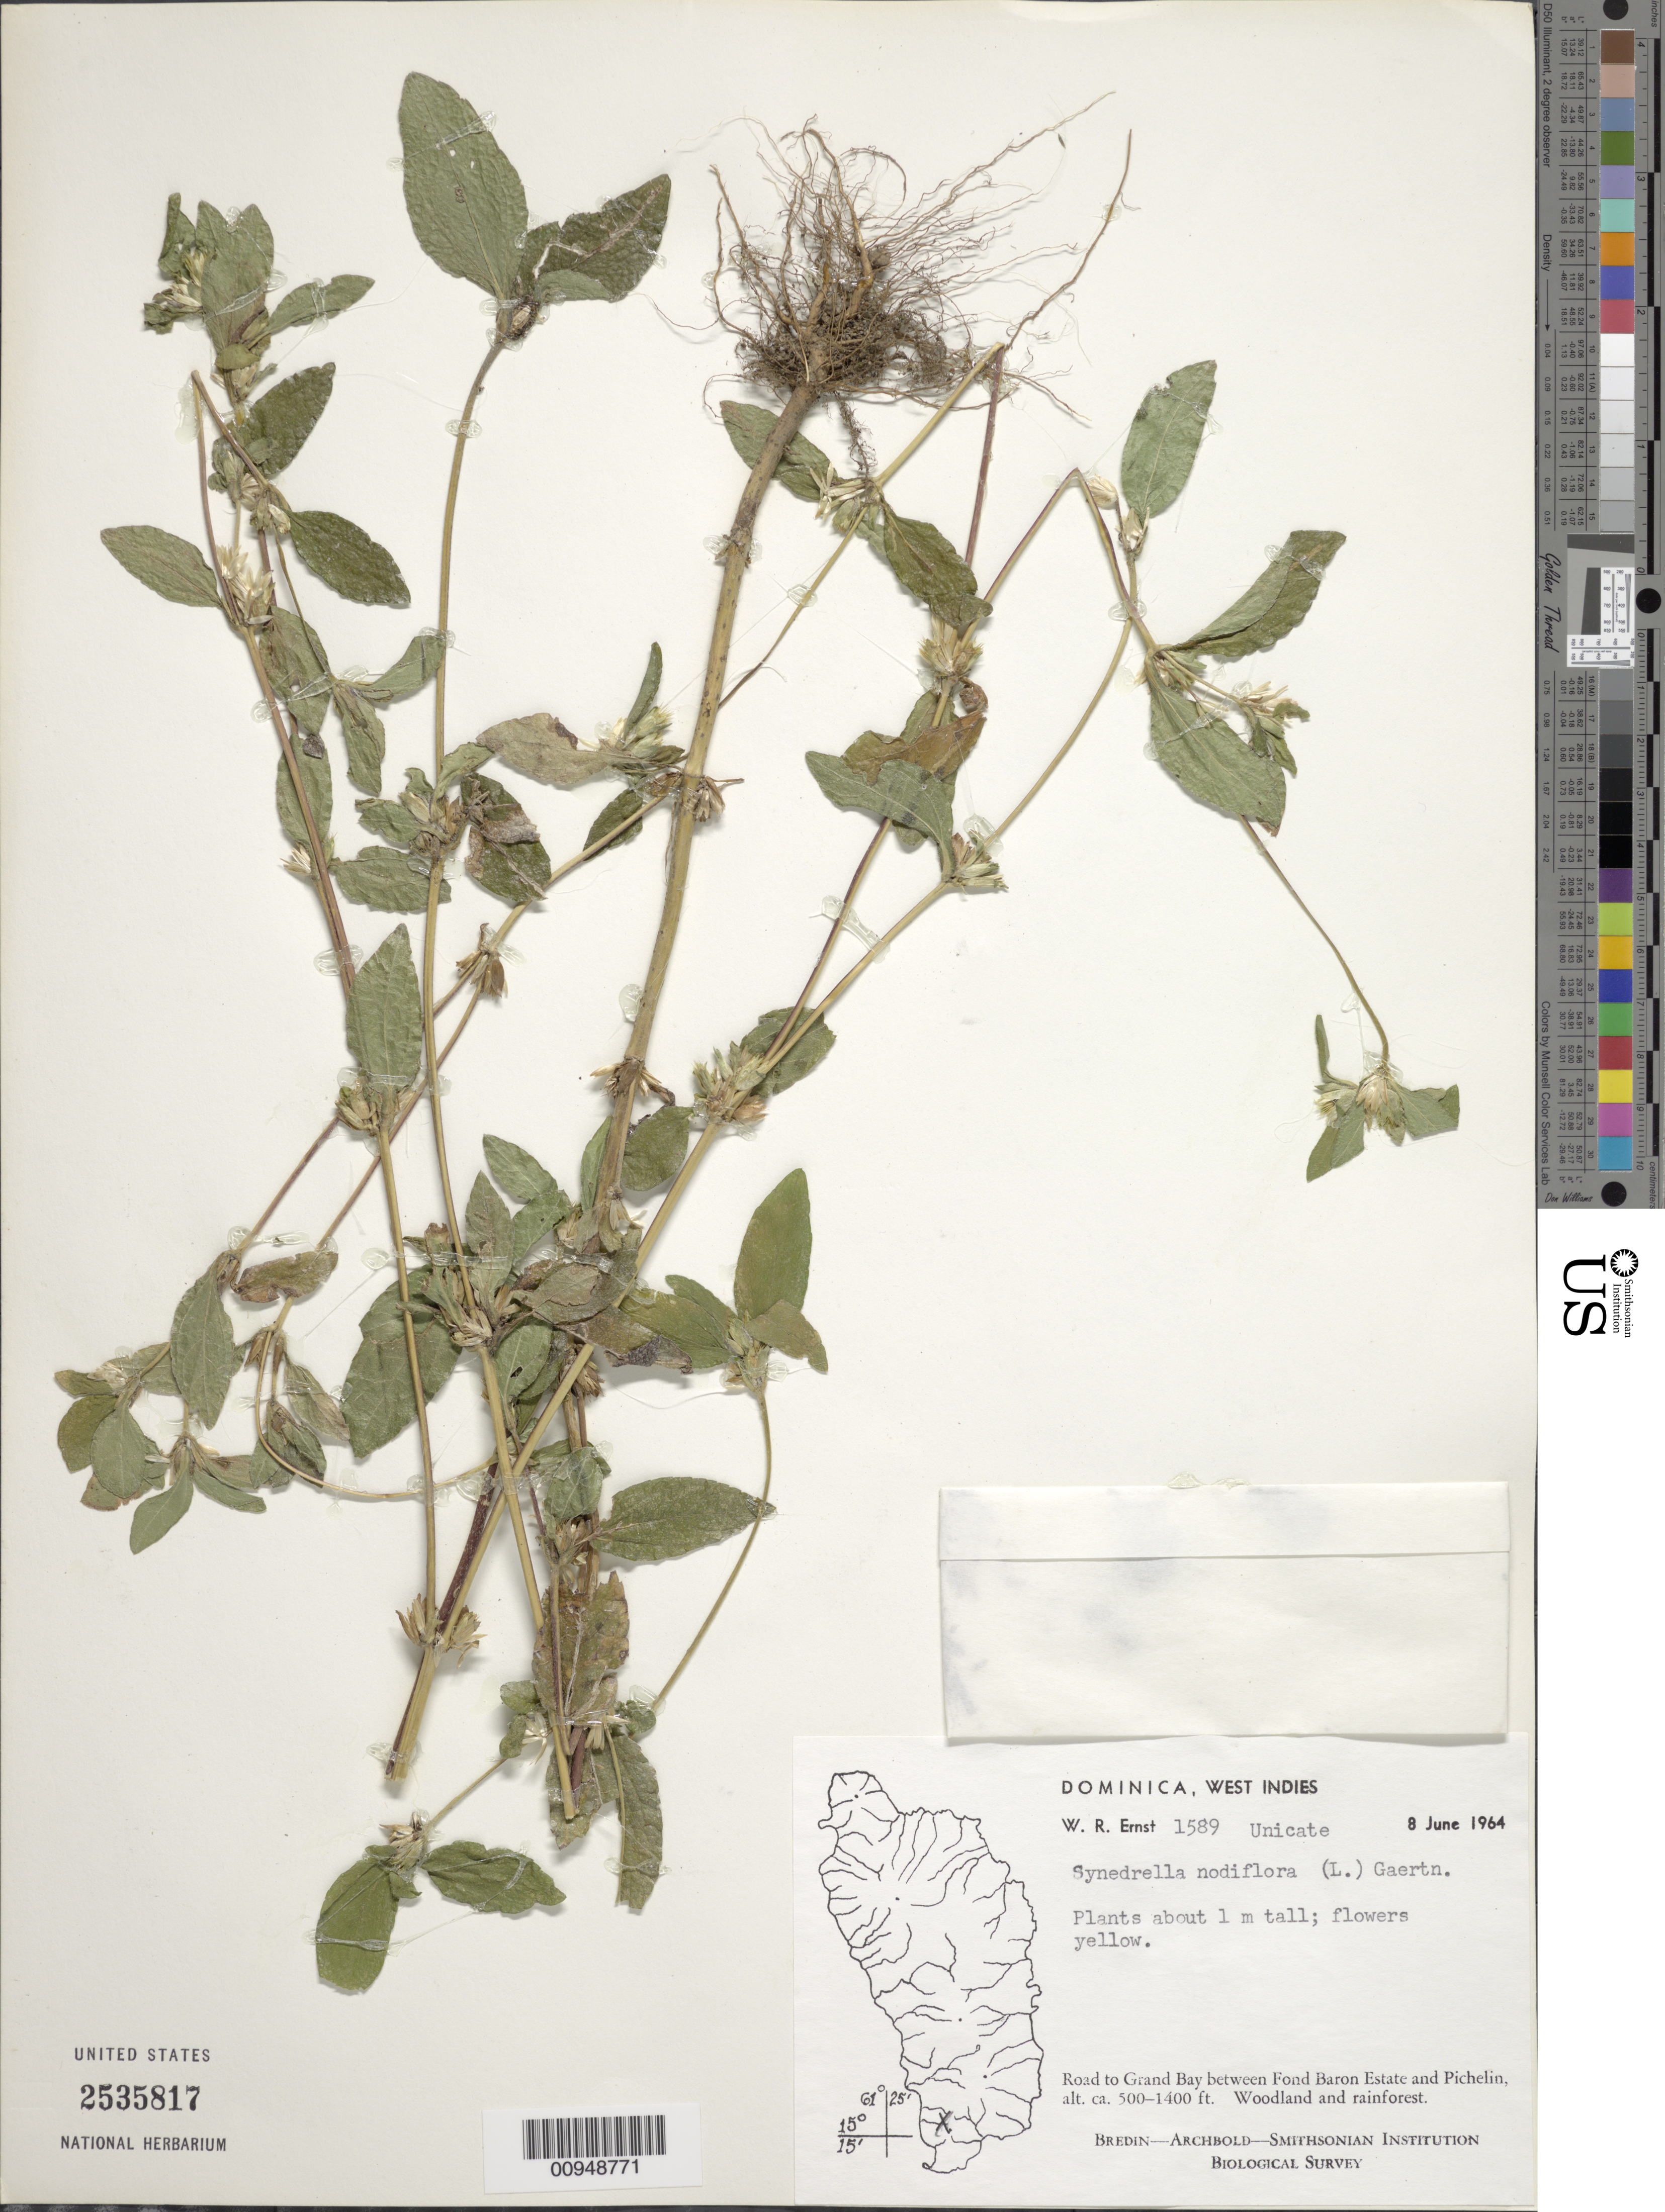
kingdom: Plantae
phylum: Tracheophyta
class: Magnoliopsida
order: Asterales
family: Asteraceae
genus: Synedrella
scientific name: Synedrella nodiflora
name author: (L.) Gaertn.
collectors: W. R. Ernst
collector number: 1589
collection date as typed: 08 Jun 1964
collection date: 1964-06-08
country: Dominica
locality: Road to Grand Bay between Fond Baron Estate and Pichelin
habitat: Woodland and rainforest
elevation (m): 152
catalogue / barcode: US 2535817